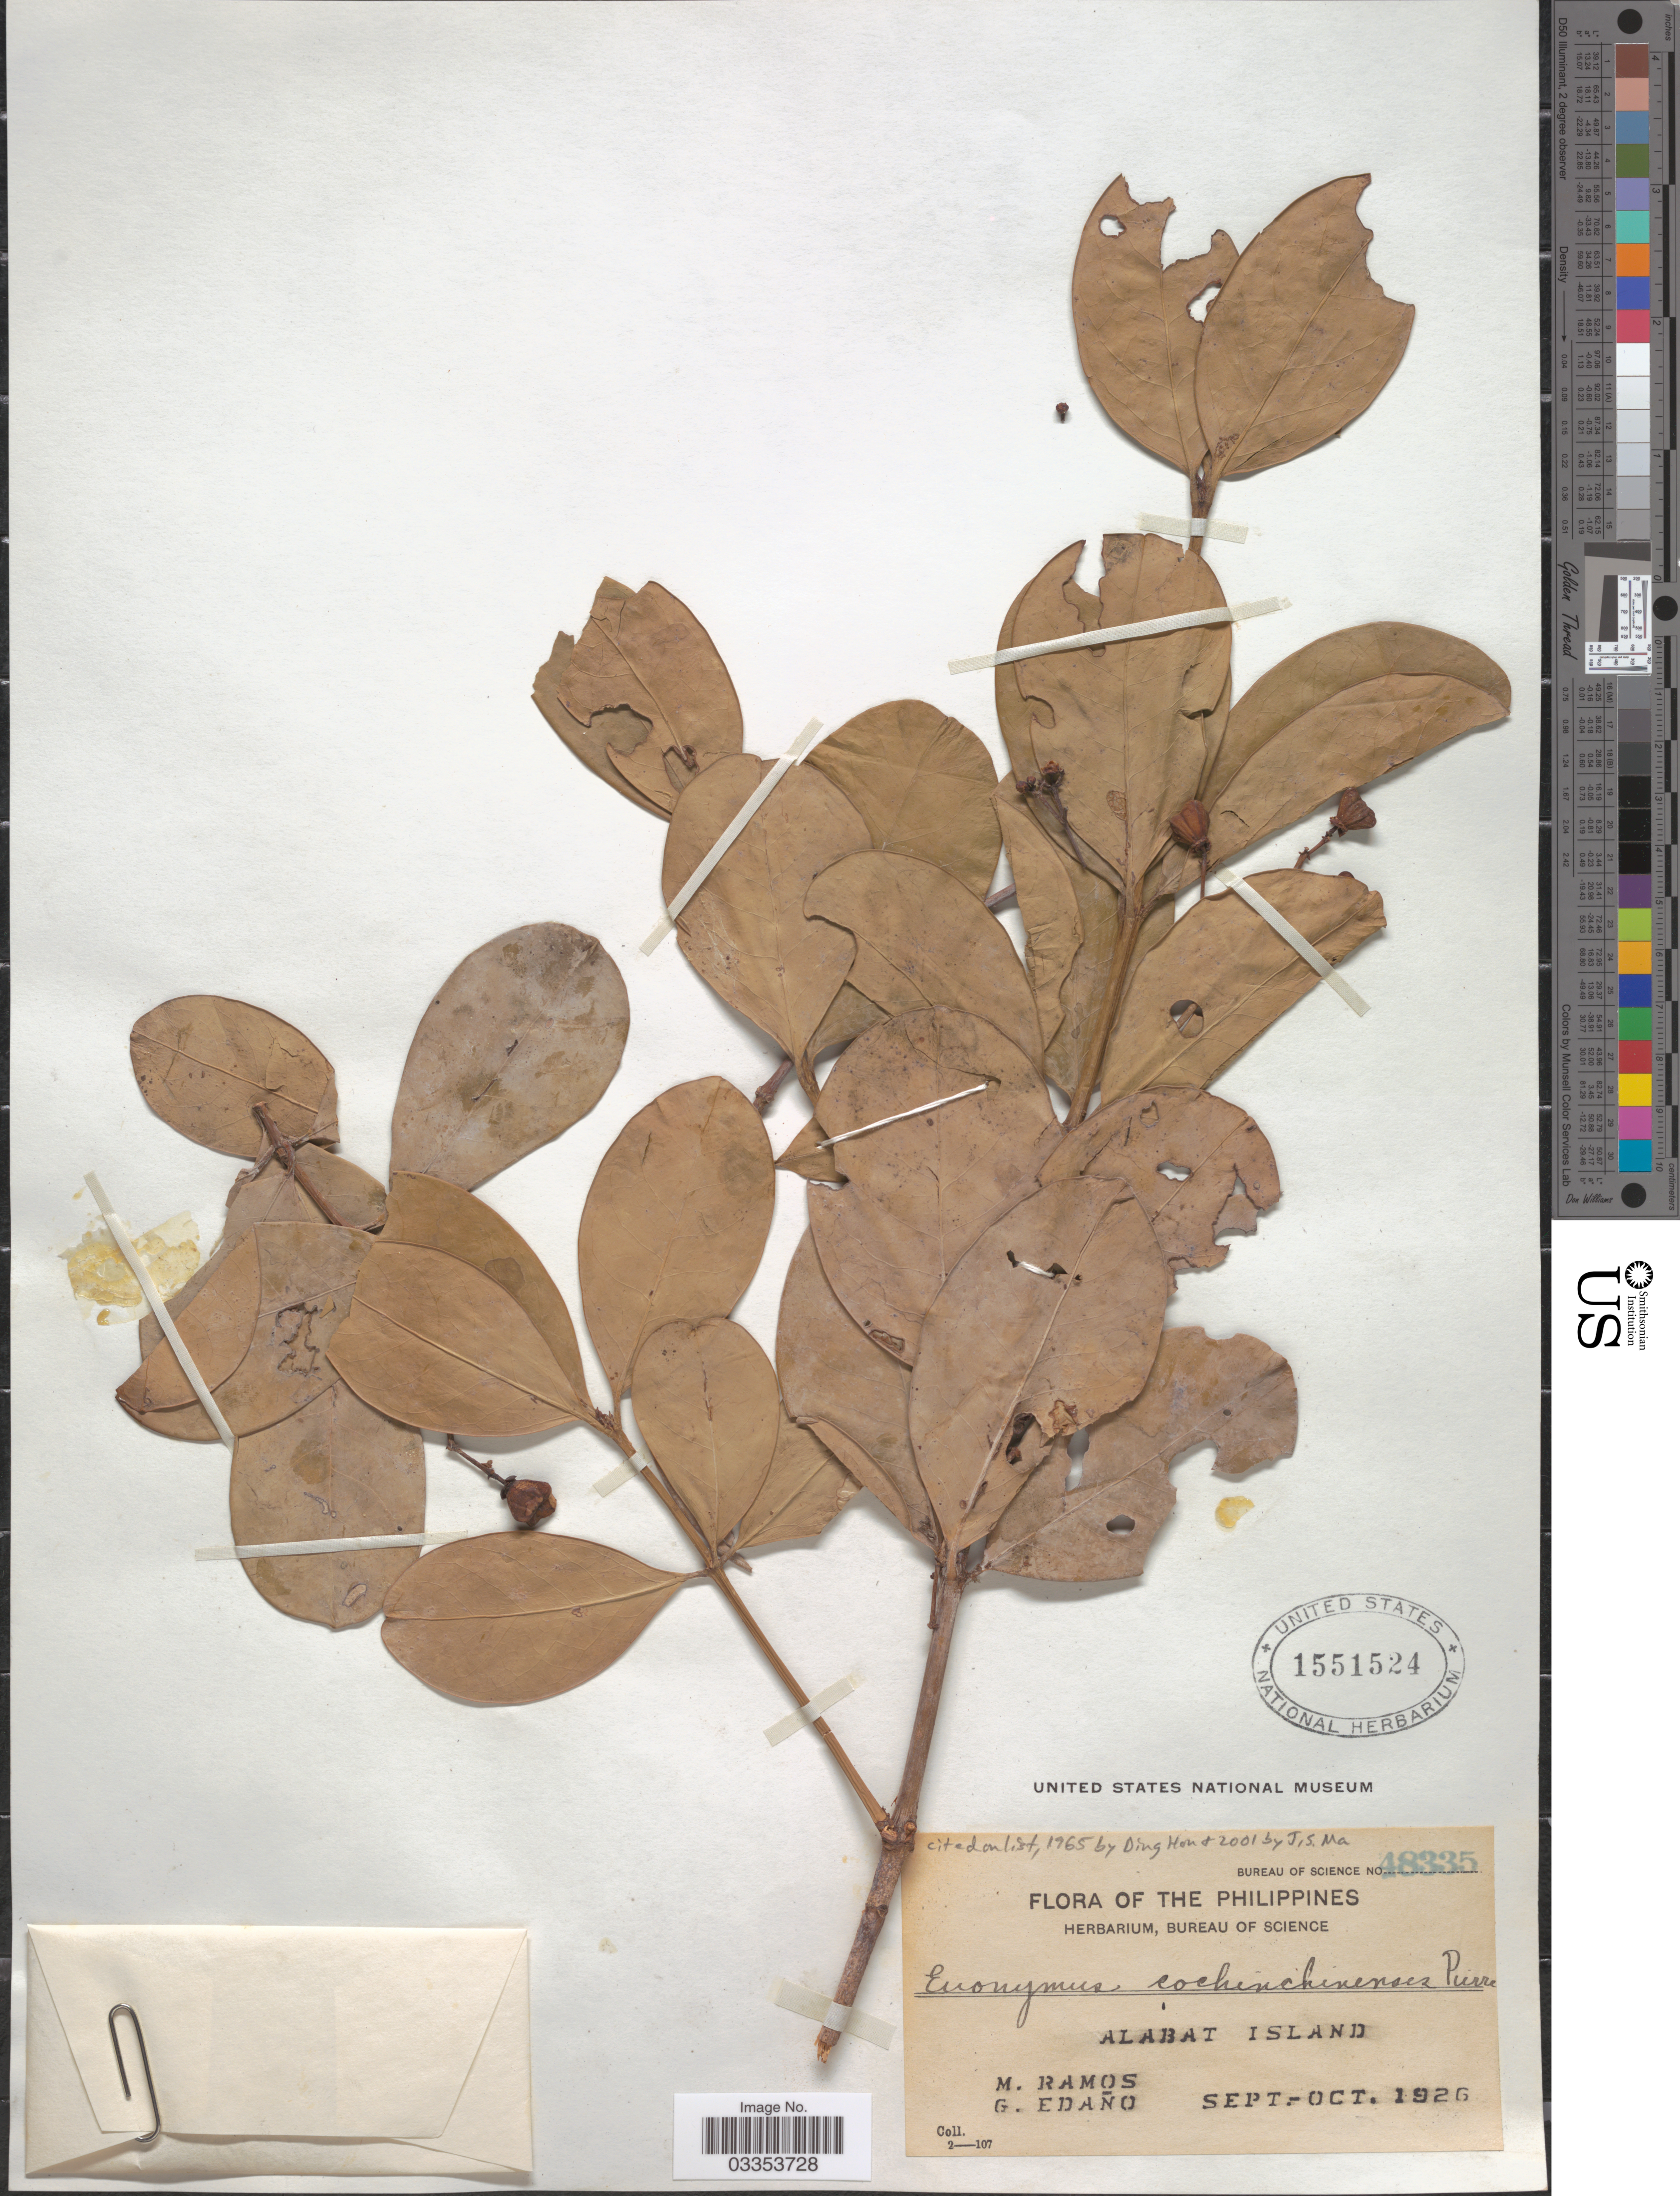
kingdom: Plantae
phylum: Tracheophyta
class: Magnoliopsida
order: Celastrales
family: Celastraceae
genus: Euonymus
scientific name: Euonymus cochinchinensis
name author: Pierre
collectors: M. Ramos & G. Edaño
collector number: Bureau of Science 48335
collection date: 1926-09/1926-10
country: Philippines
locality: Alabat Island.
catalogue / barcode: US 1551524